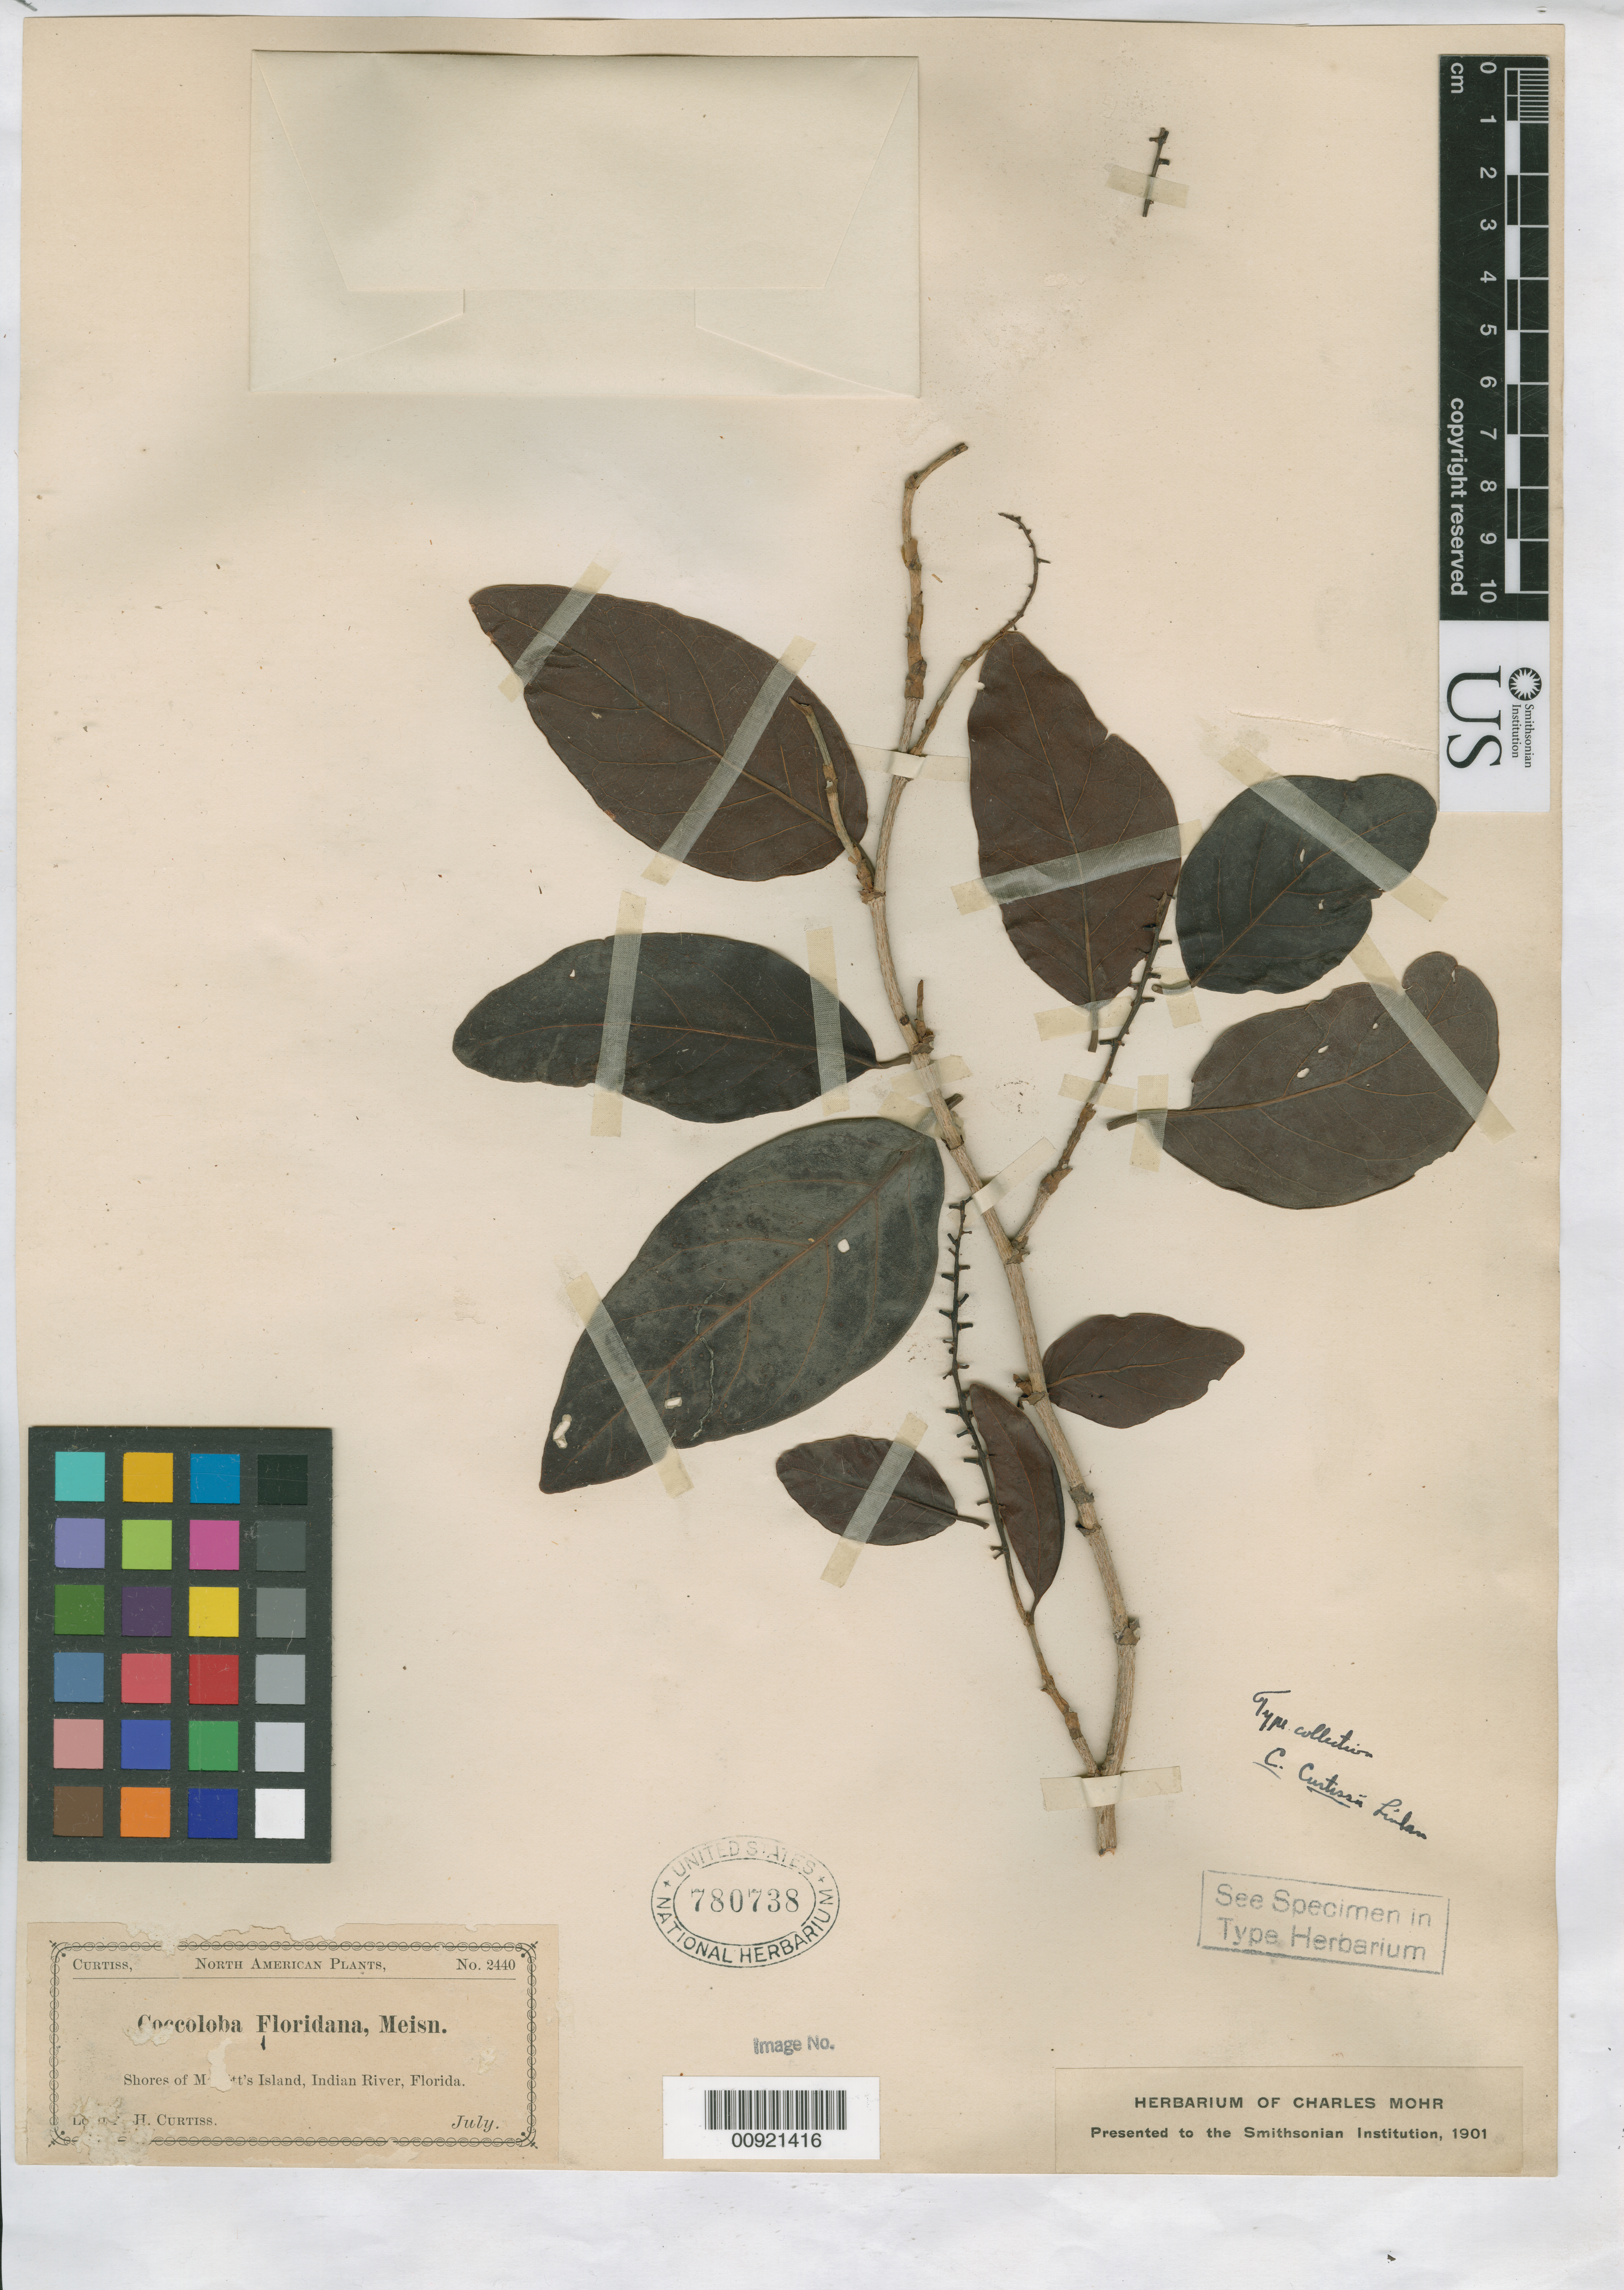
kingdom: Plantae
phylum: Tracheophyta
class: Magnoliopsida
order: Caryophyllales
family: Polygonaceae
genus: Coccoloba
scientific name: Coccoloba curtissii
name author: Lindau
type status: Type Collection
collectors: A. H. Curtiss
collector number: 2440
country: United States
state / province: Florida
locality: Indian River.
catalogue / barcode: US 780738